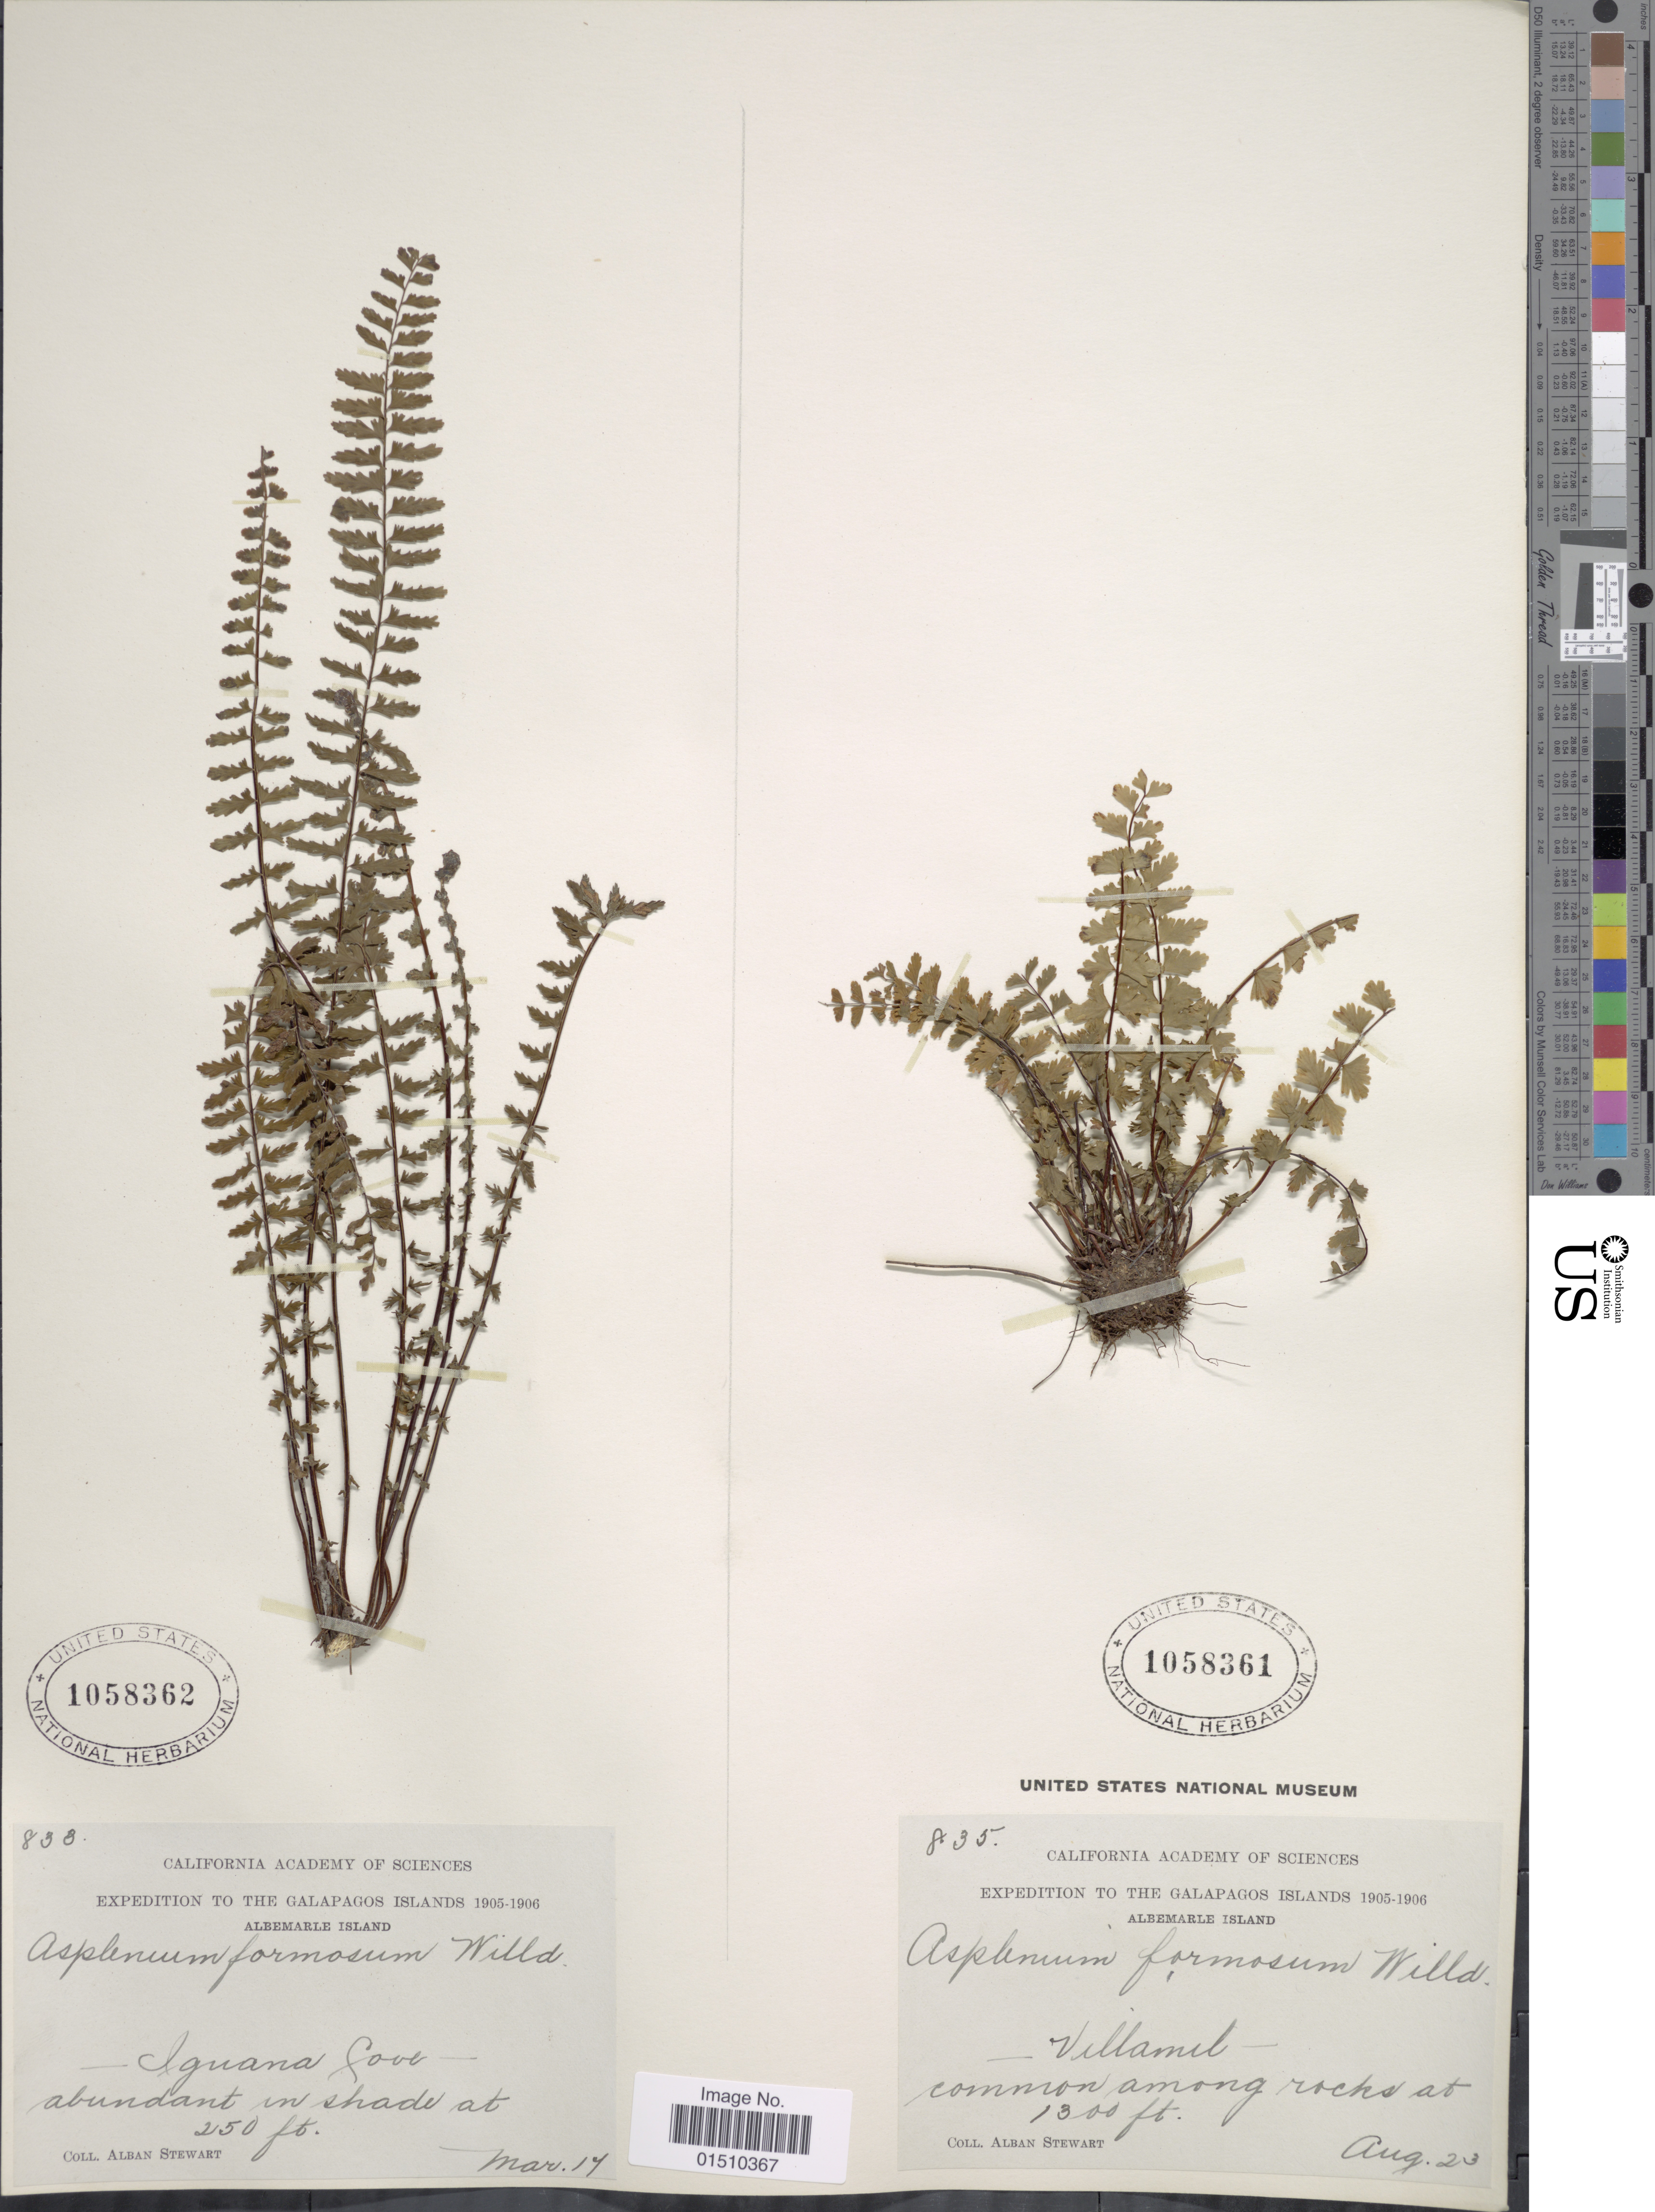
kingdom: Plantae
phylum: Tracheophyta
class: Polypodiopsida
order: Polypodiales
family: Aspleniaceae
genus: Asplenium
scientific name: Asplenium carolinum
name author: Maxon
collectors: A. Stewart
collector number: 833*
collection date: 1905-03-17/1906-03-17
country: Ecuador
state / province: Colón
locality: Expedition to the Galapagos Islands, Albermarle Island, Iguana Cove.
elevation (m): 76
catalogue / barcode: US 1058362